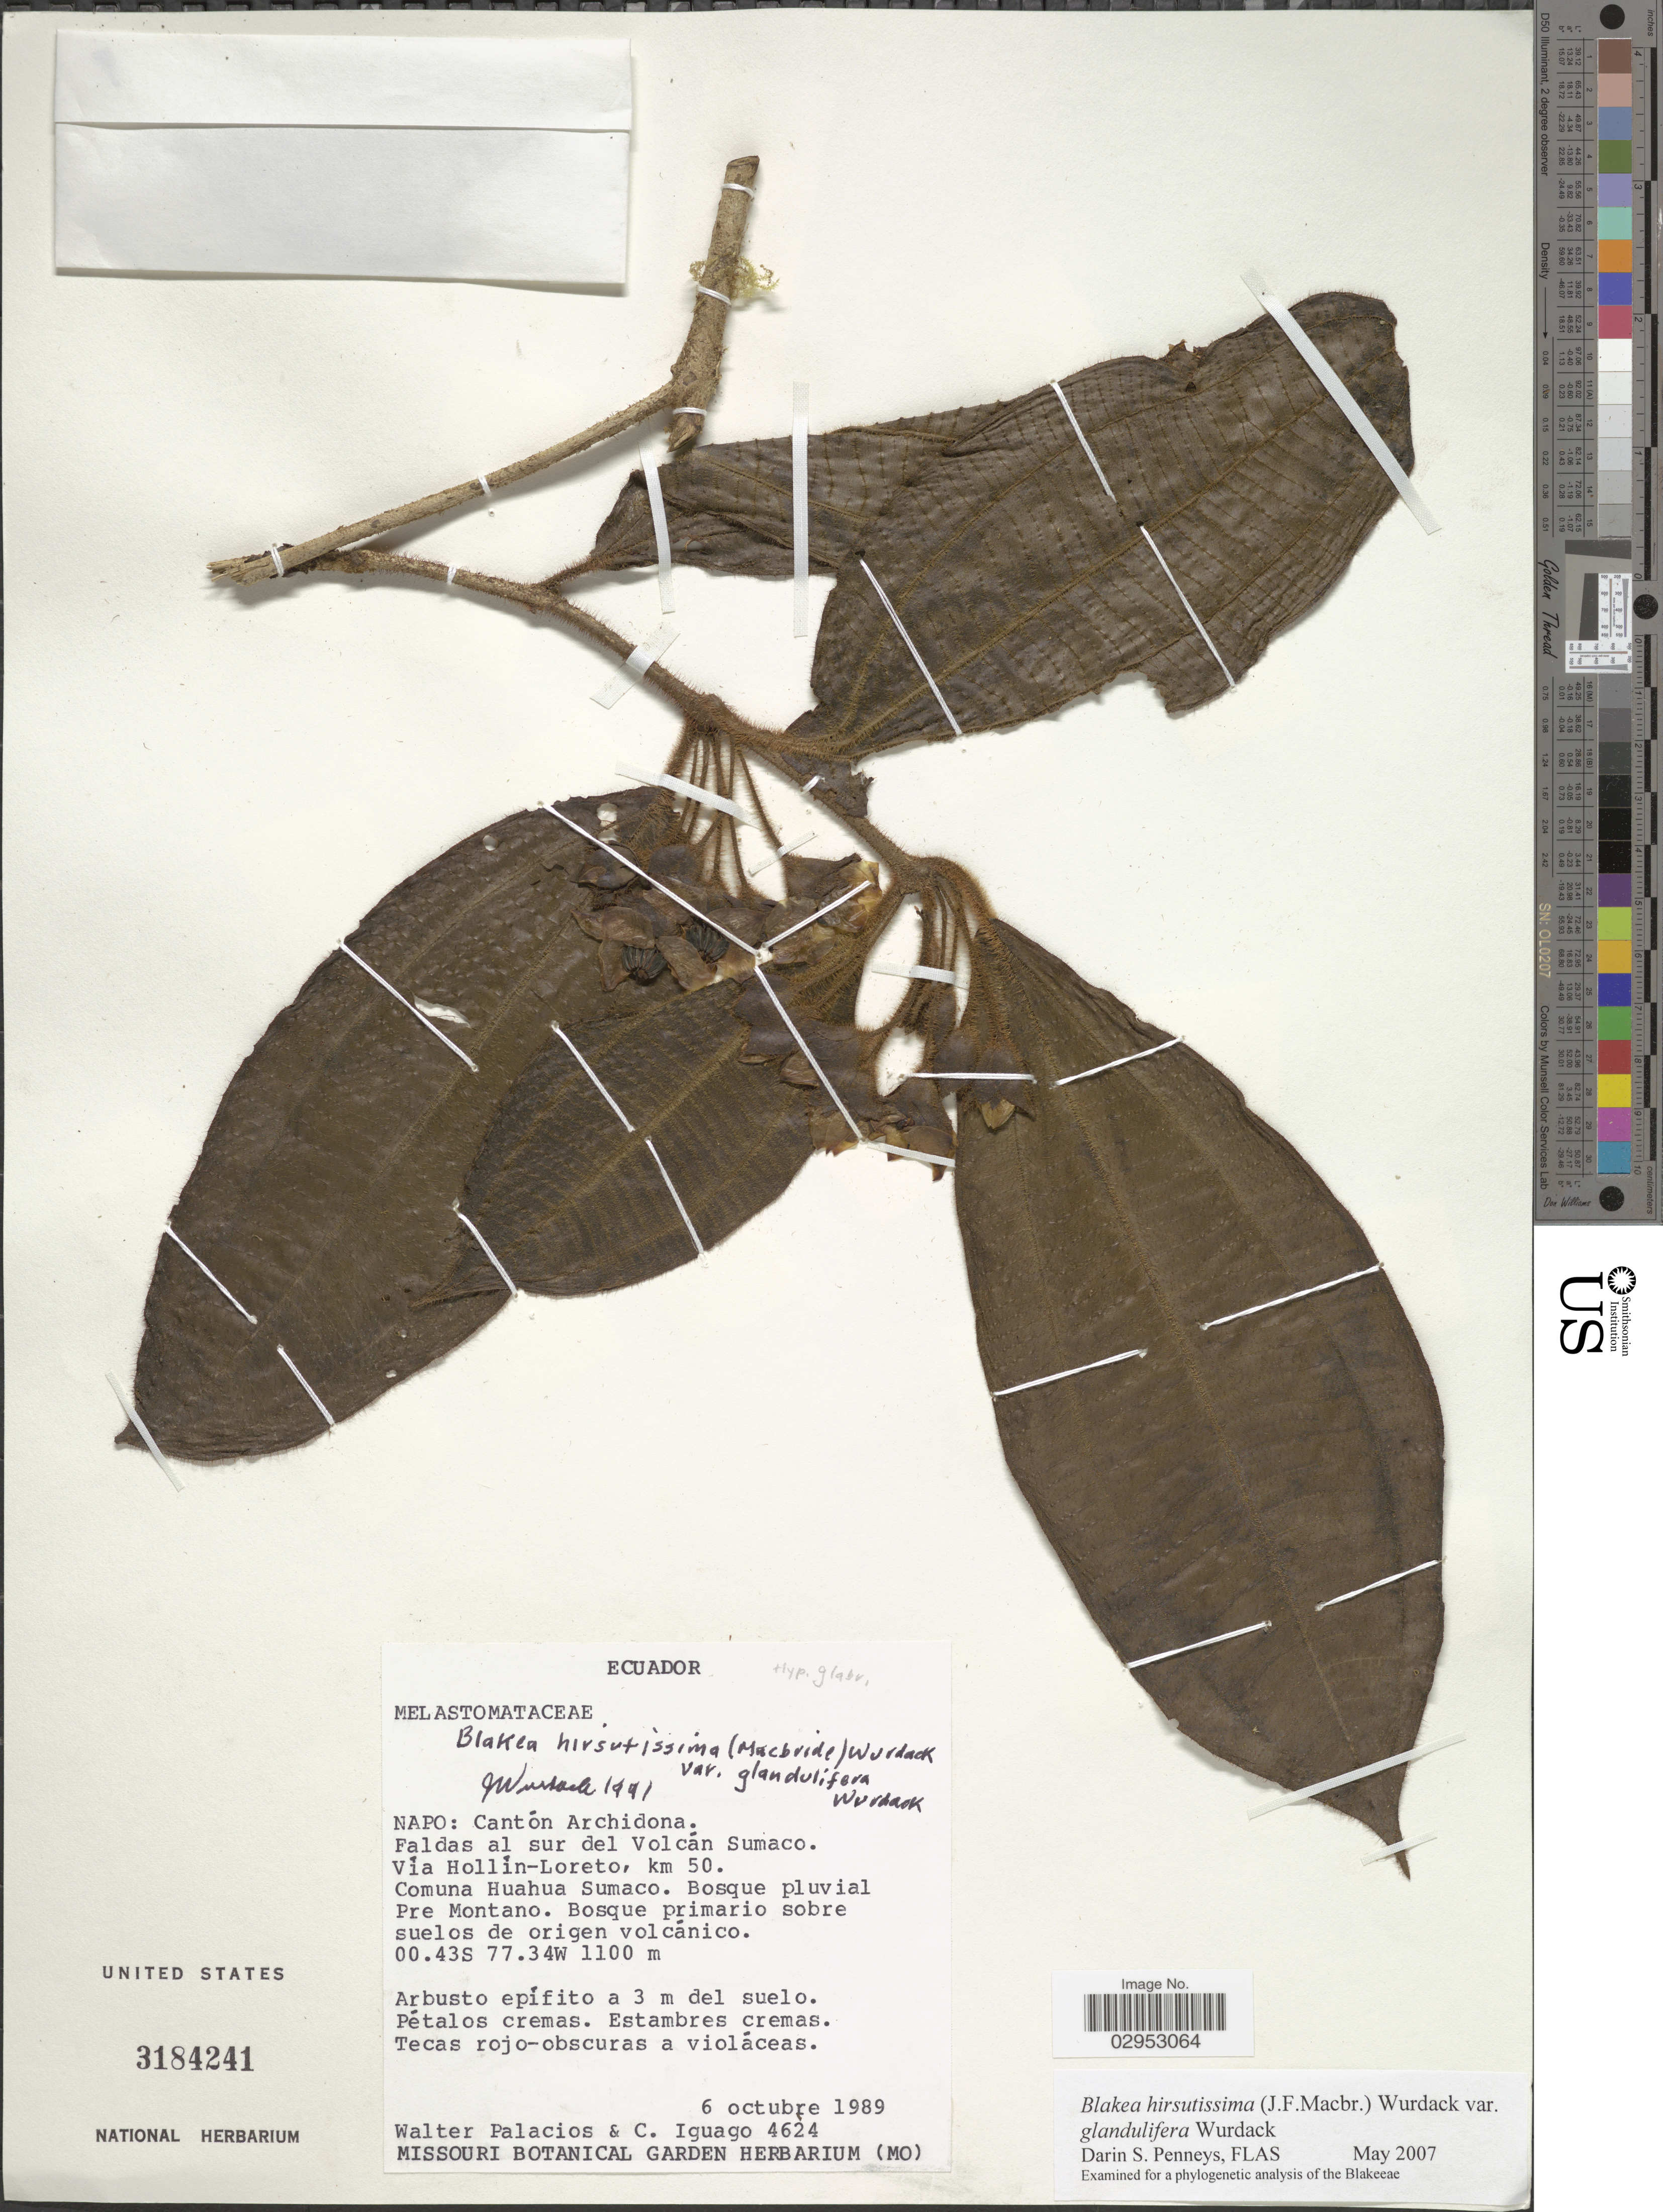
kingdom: Plantae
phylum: Tracheophyta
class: Magnoliopsida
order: Myrtales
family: Melastomataceae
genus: Blakea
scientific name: Blakea hirsutissima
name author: (J.F. Macbr.) Wurdack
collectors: W. Palacios & C. Iguago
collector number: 4624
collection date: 1989-10-06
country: Ecuador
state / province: Napo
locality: Cantón Archidona. Faldas al sur del Volcán Sumaco. Vía Hollín-Loreto, km 50. Comuna Huahua Sumaco. Bosque pluvial Pre Montano. Bosque primario sobre suelos de origen volcánico.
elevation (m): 1100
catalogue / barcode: US 3184241